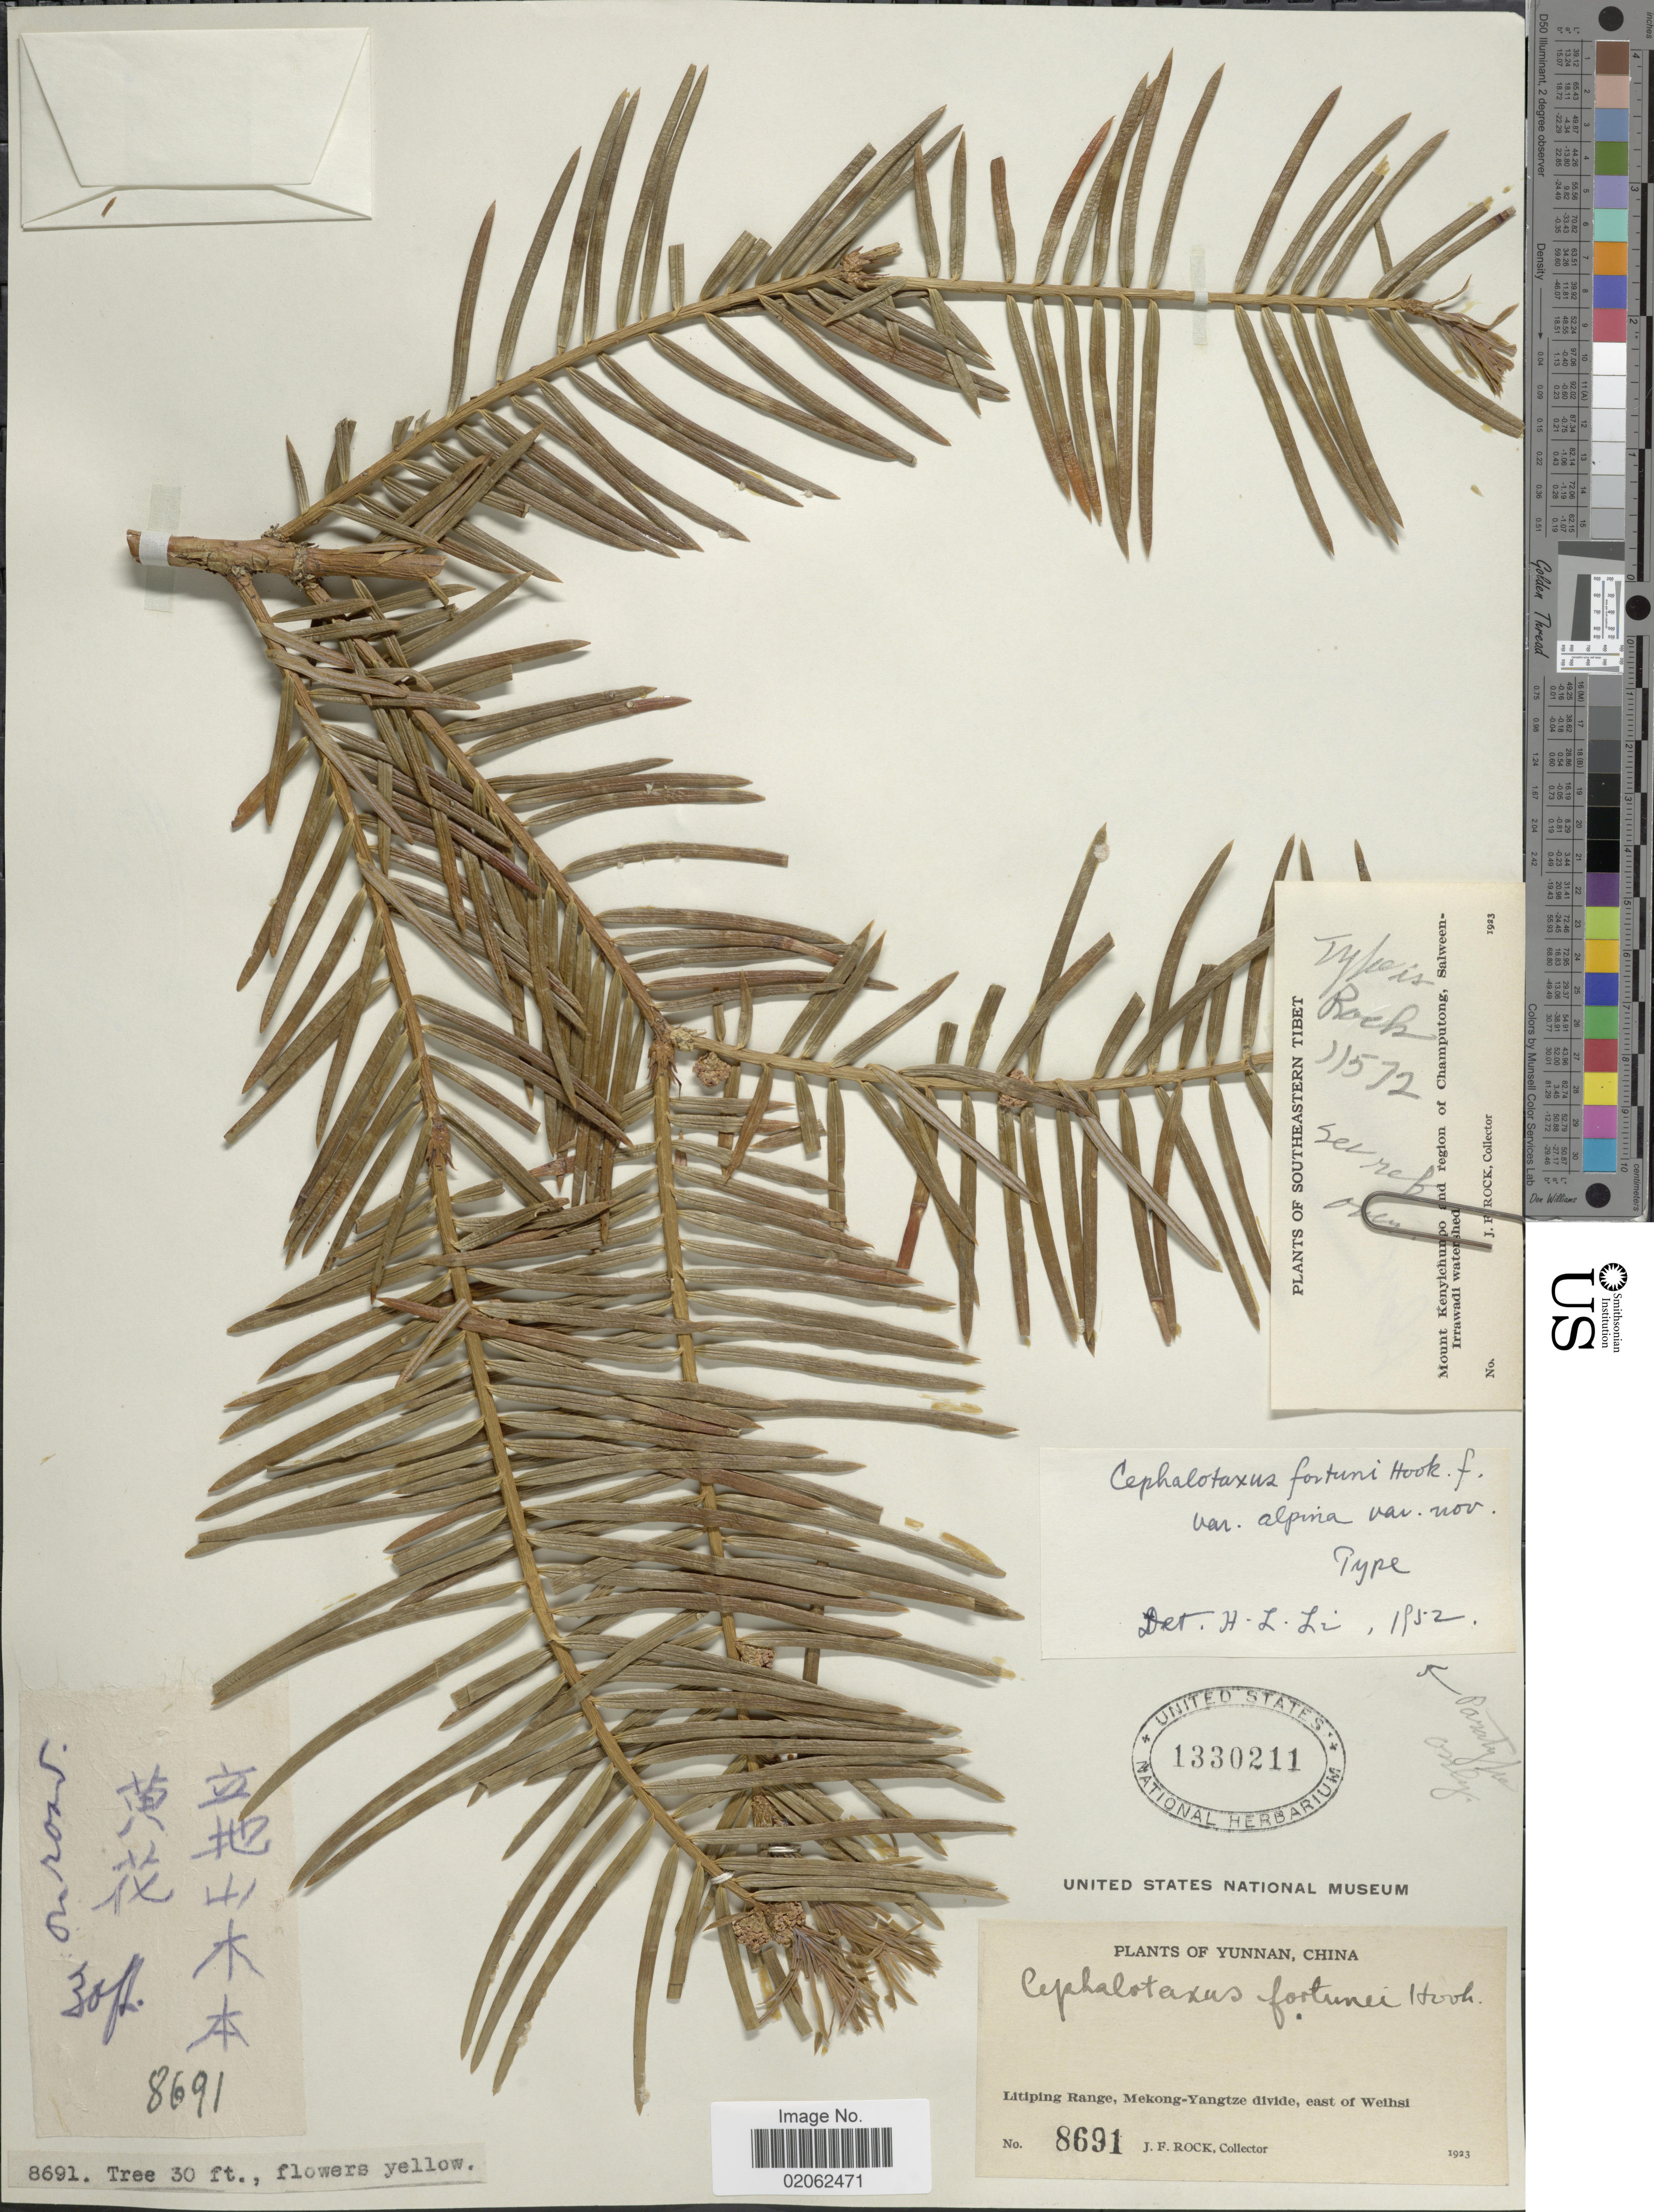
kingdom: Plantae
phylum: Tracheophyta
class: Pinopsida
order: Pinales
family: Cephalotaxaceae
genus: Cephalotaxus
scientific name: Cephalotaxus fortunei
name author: Hook.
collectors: J. Rock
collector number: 8691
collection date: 1923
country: China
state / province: Yunnan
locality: Litiping Range, Mekong-Yangtze divide,east of Weishi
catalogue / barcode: US 1330211